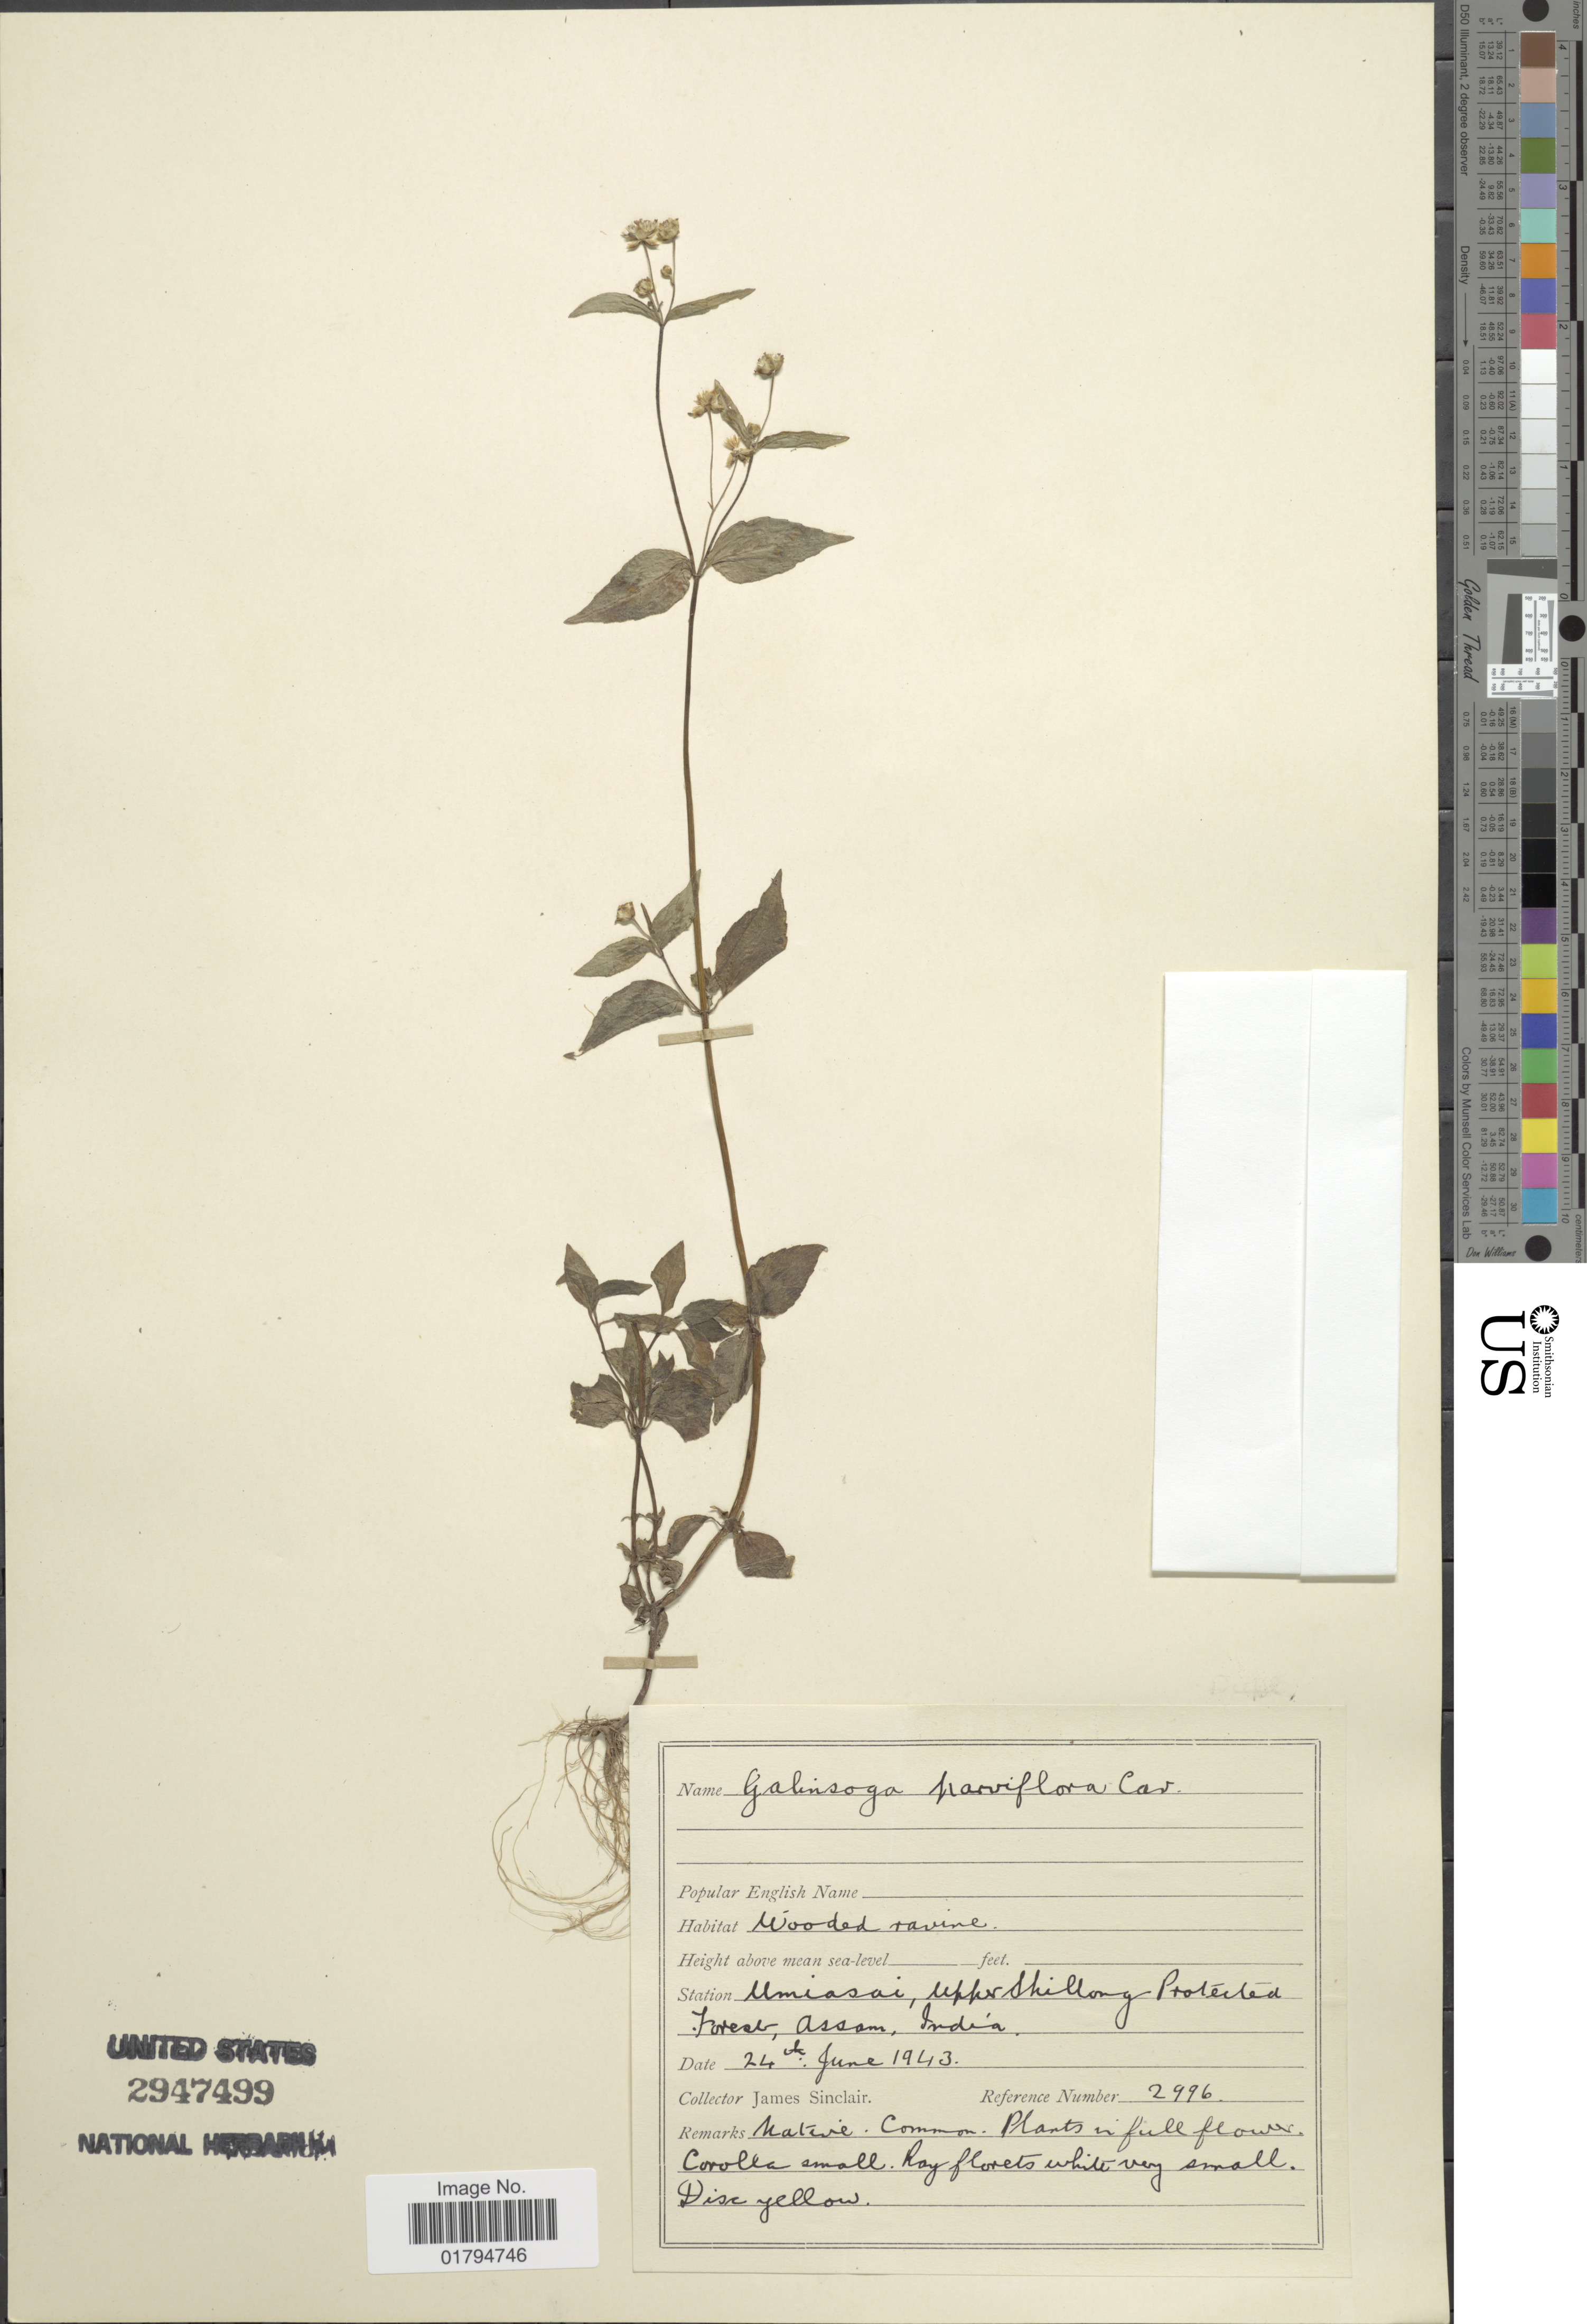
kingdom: Plantae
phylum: Tracheophyta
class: Magnoliopsida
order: Asterales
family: Asteraceae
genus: Galinsoga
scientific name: Galinsoga parviflora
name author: Cav.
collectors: J. Sinclair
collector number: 2996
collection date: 1943-06-24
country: India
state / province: Assam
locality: Umiasai, Upper Shilong Protected Forest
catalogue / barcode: US 2947499